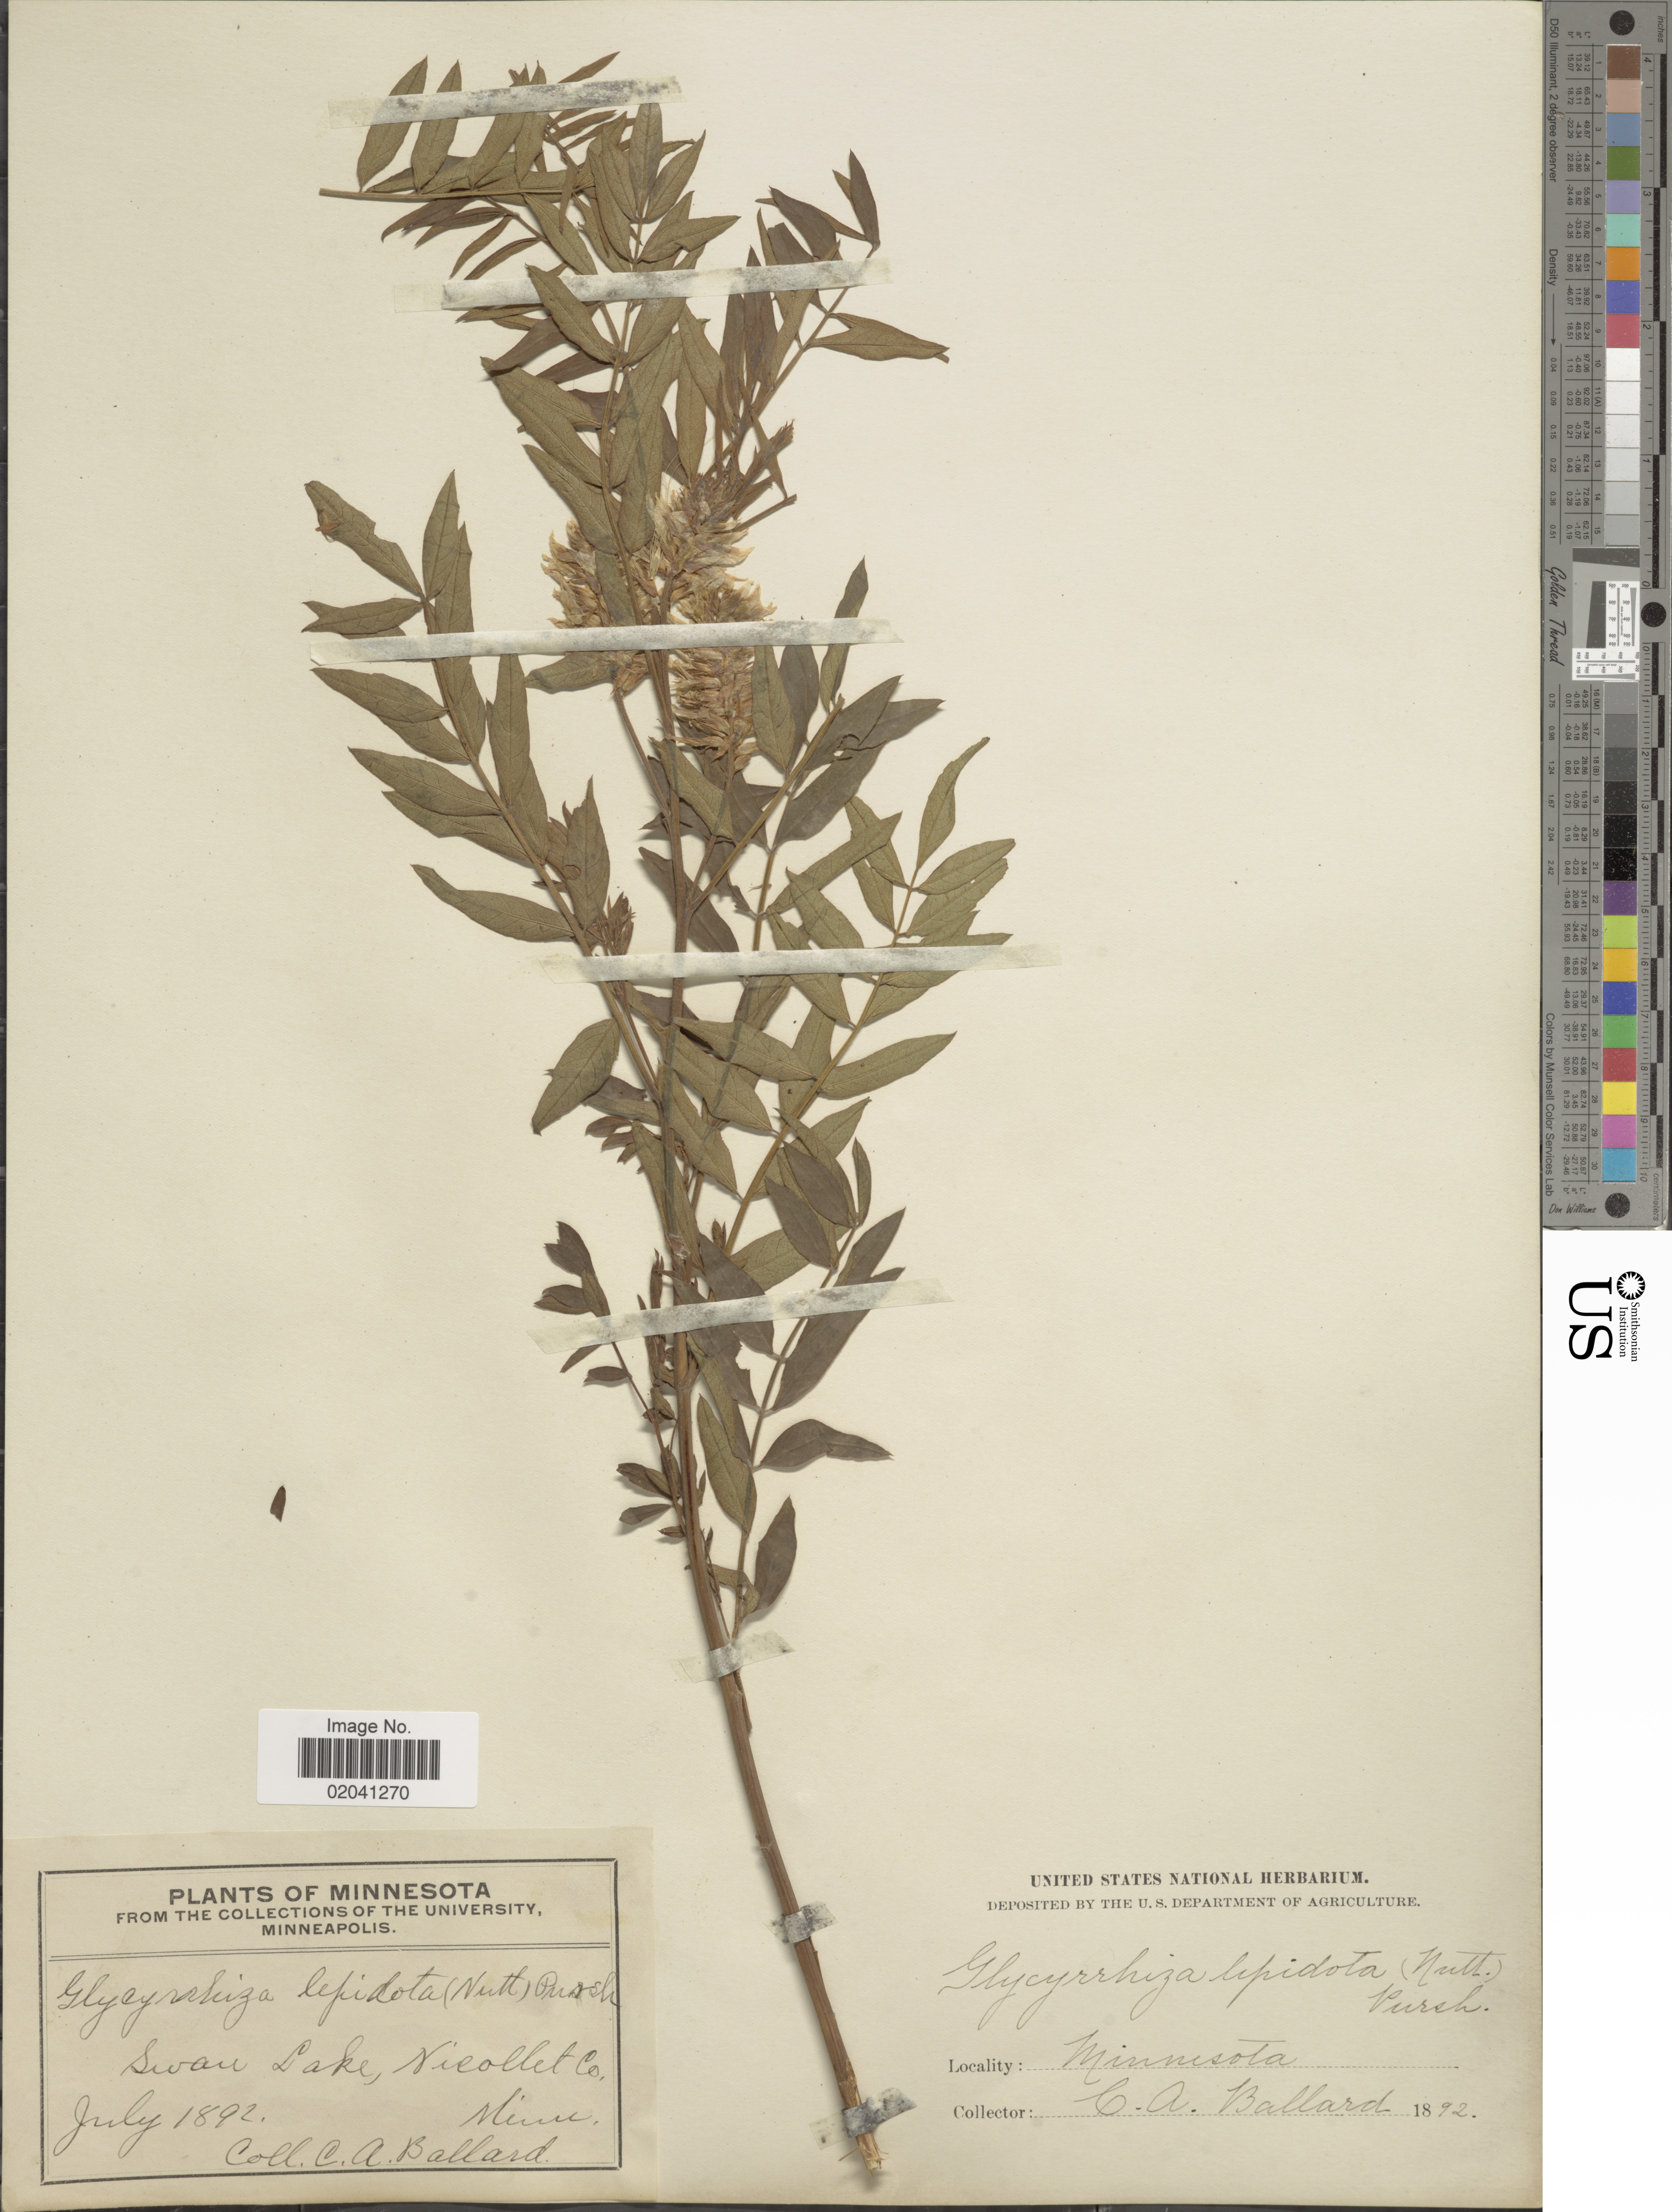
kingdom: Plantae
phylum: Tracheophyta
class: Magnoliopsida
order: Fabales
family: Fabaceae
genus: Glycyrrhiza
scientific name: Glycyrrhiza lepidota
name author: Pursh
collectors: C. A. Ballard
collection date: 1892-07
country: United States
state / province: Minnesota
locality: Swan Lake, Nicollet Co., Minn.